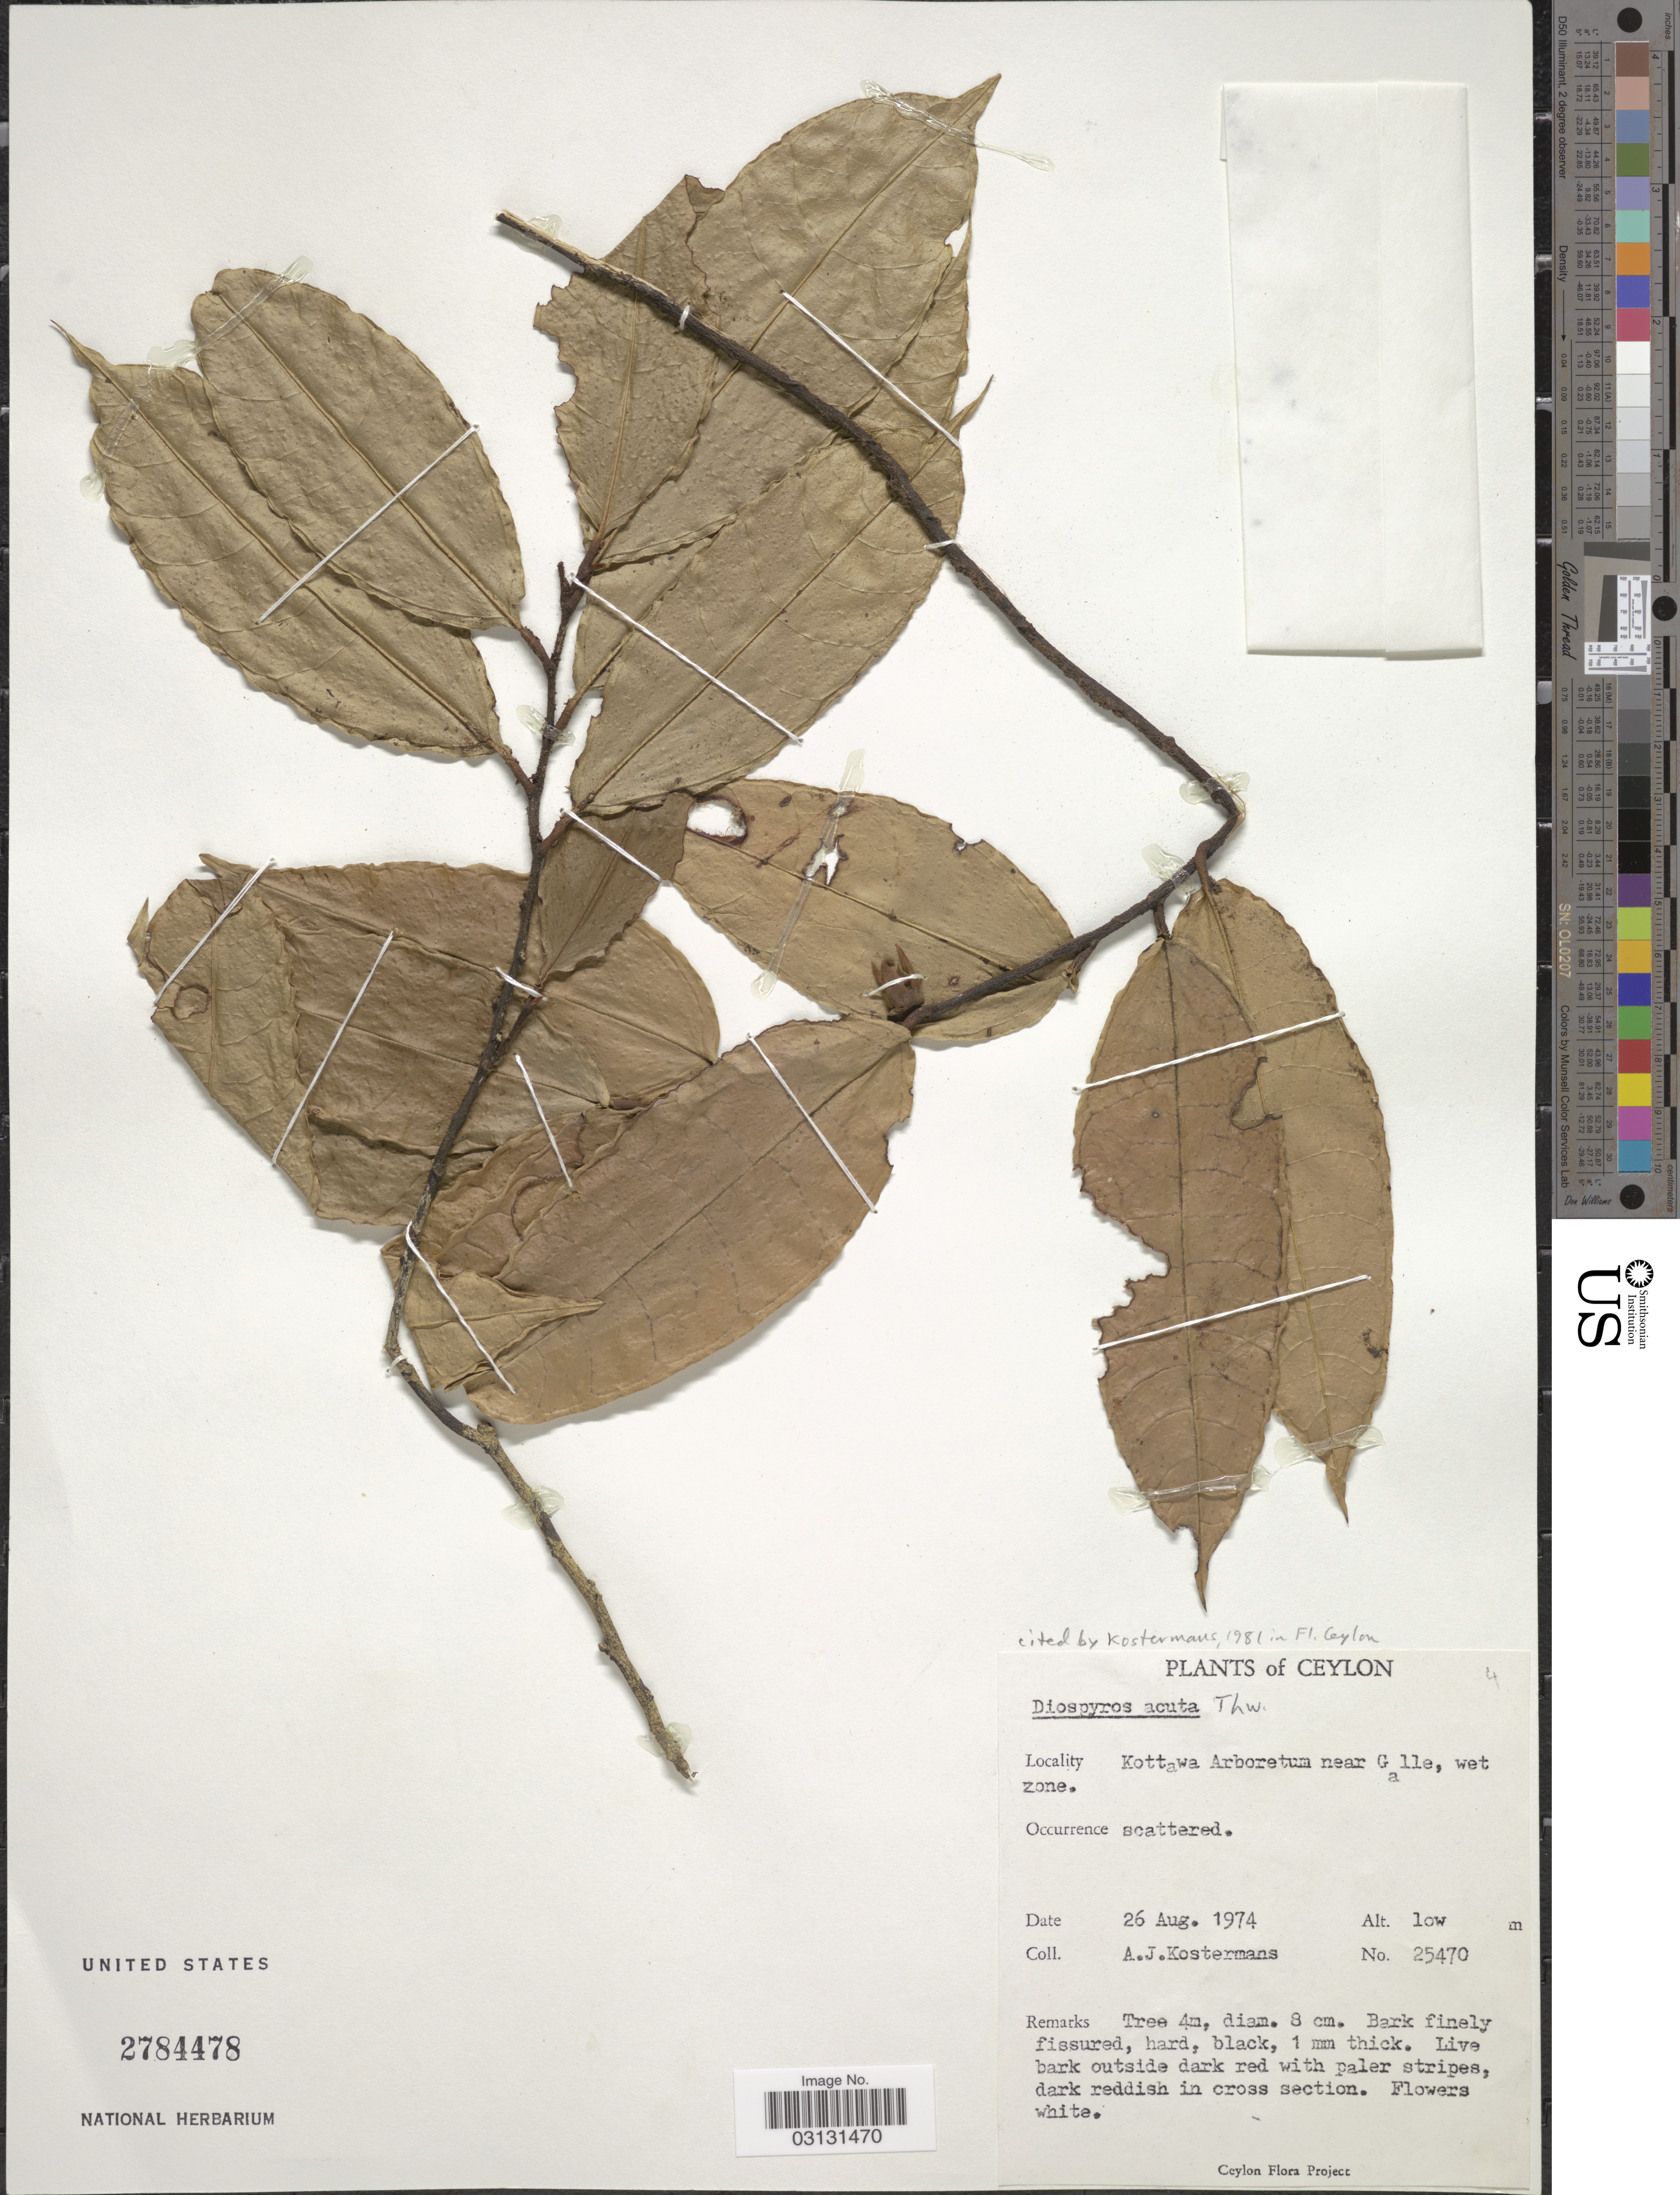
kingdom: Plantae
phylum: Tracheophyta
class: Magnoliopsida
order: Ericales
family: Ebenaceae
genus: Diospyros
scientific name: Diospyros acuta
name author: Hiern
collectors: A. J. G. Kostermans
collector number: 25470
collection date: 1974-08-26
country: Sri Lanka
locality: Ceylon. Kottawa Arboretum near Galle, wet zone.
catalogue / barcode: US 2784478